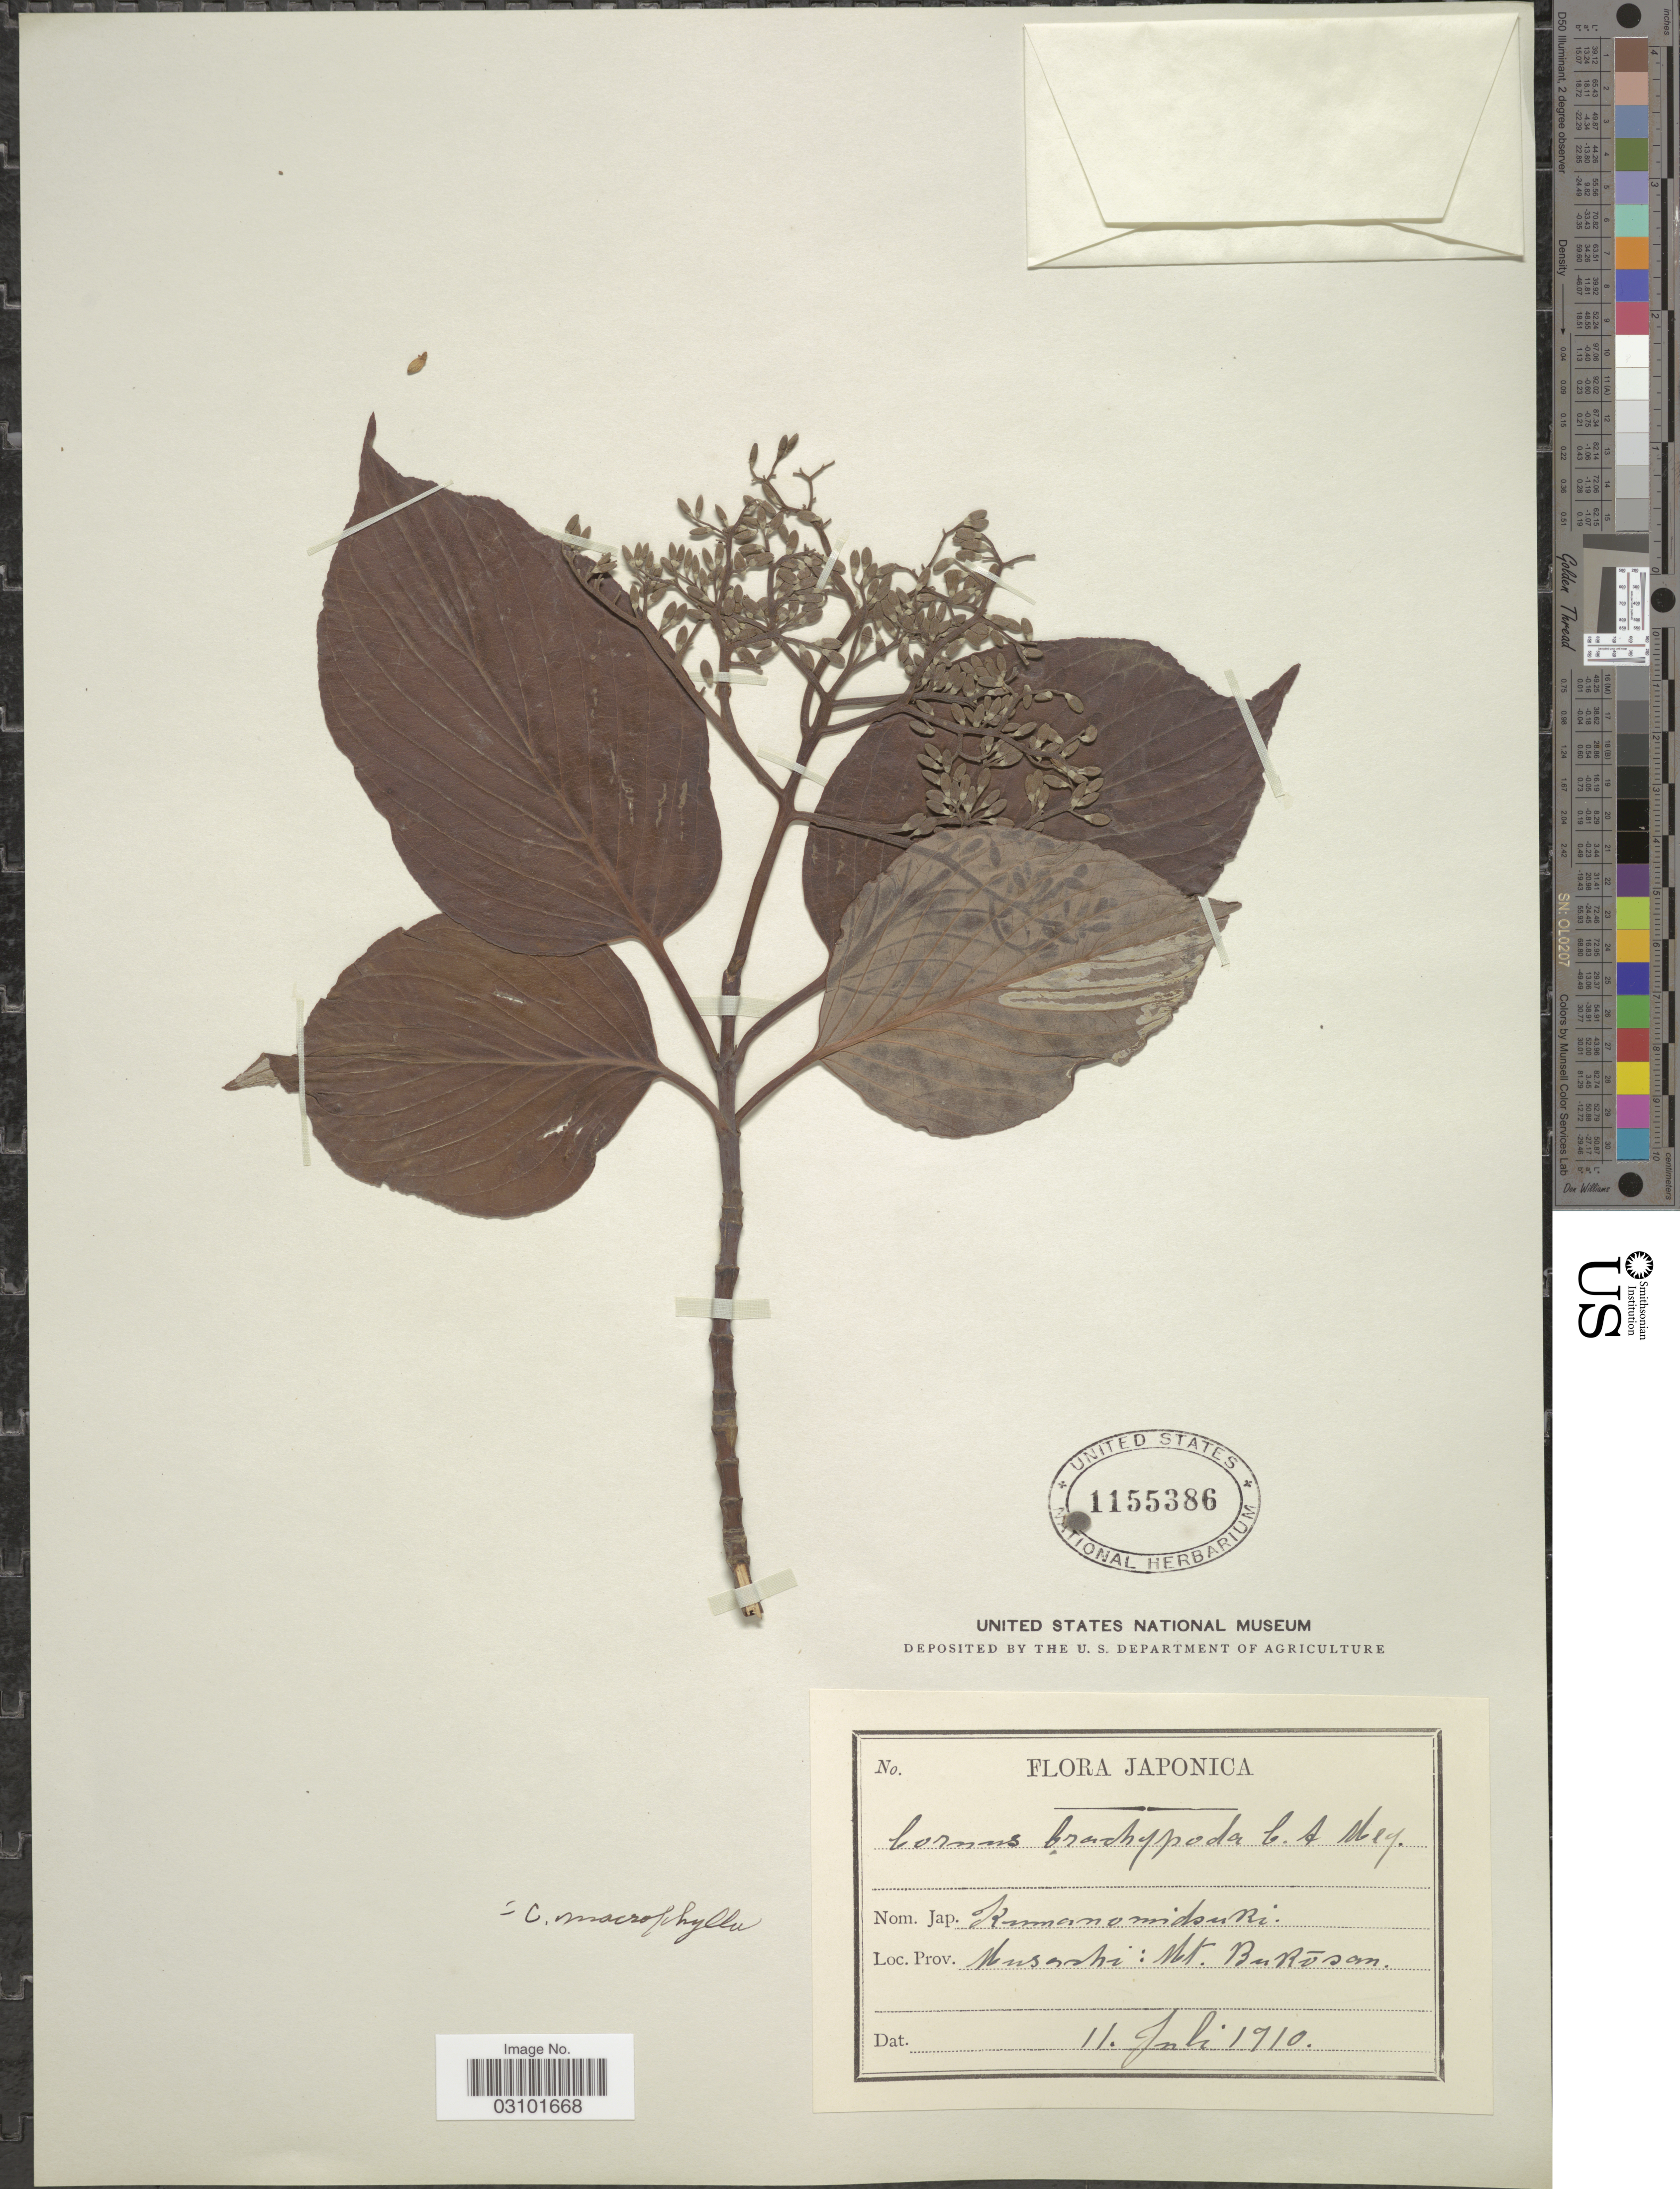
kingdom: Plantae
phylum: Tracheophyta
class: Magnoliopsida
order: Cornales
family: Cornaceae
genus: Cornus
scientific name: Cornus macrophylla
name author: Wall.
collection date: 1910-07-11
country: Japan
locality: Japonica. Musashi: Mt. Bukósan.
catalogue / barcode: US 1155386